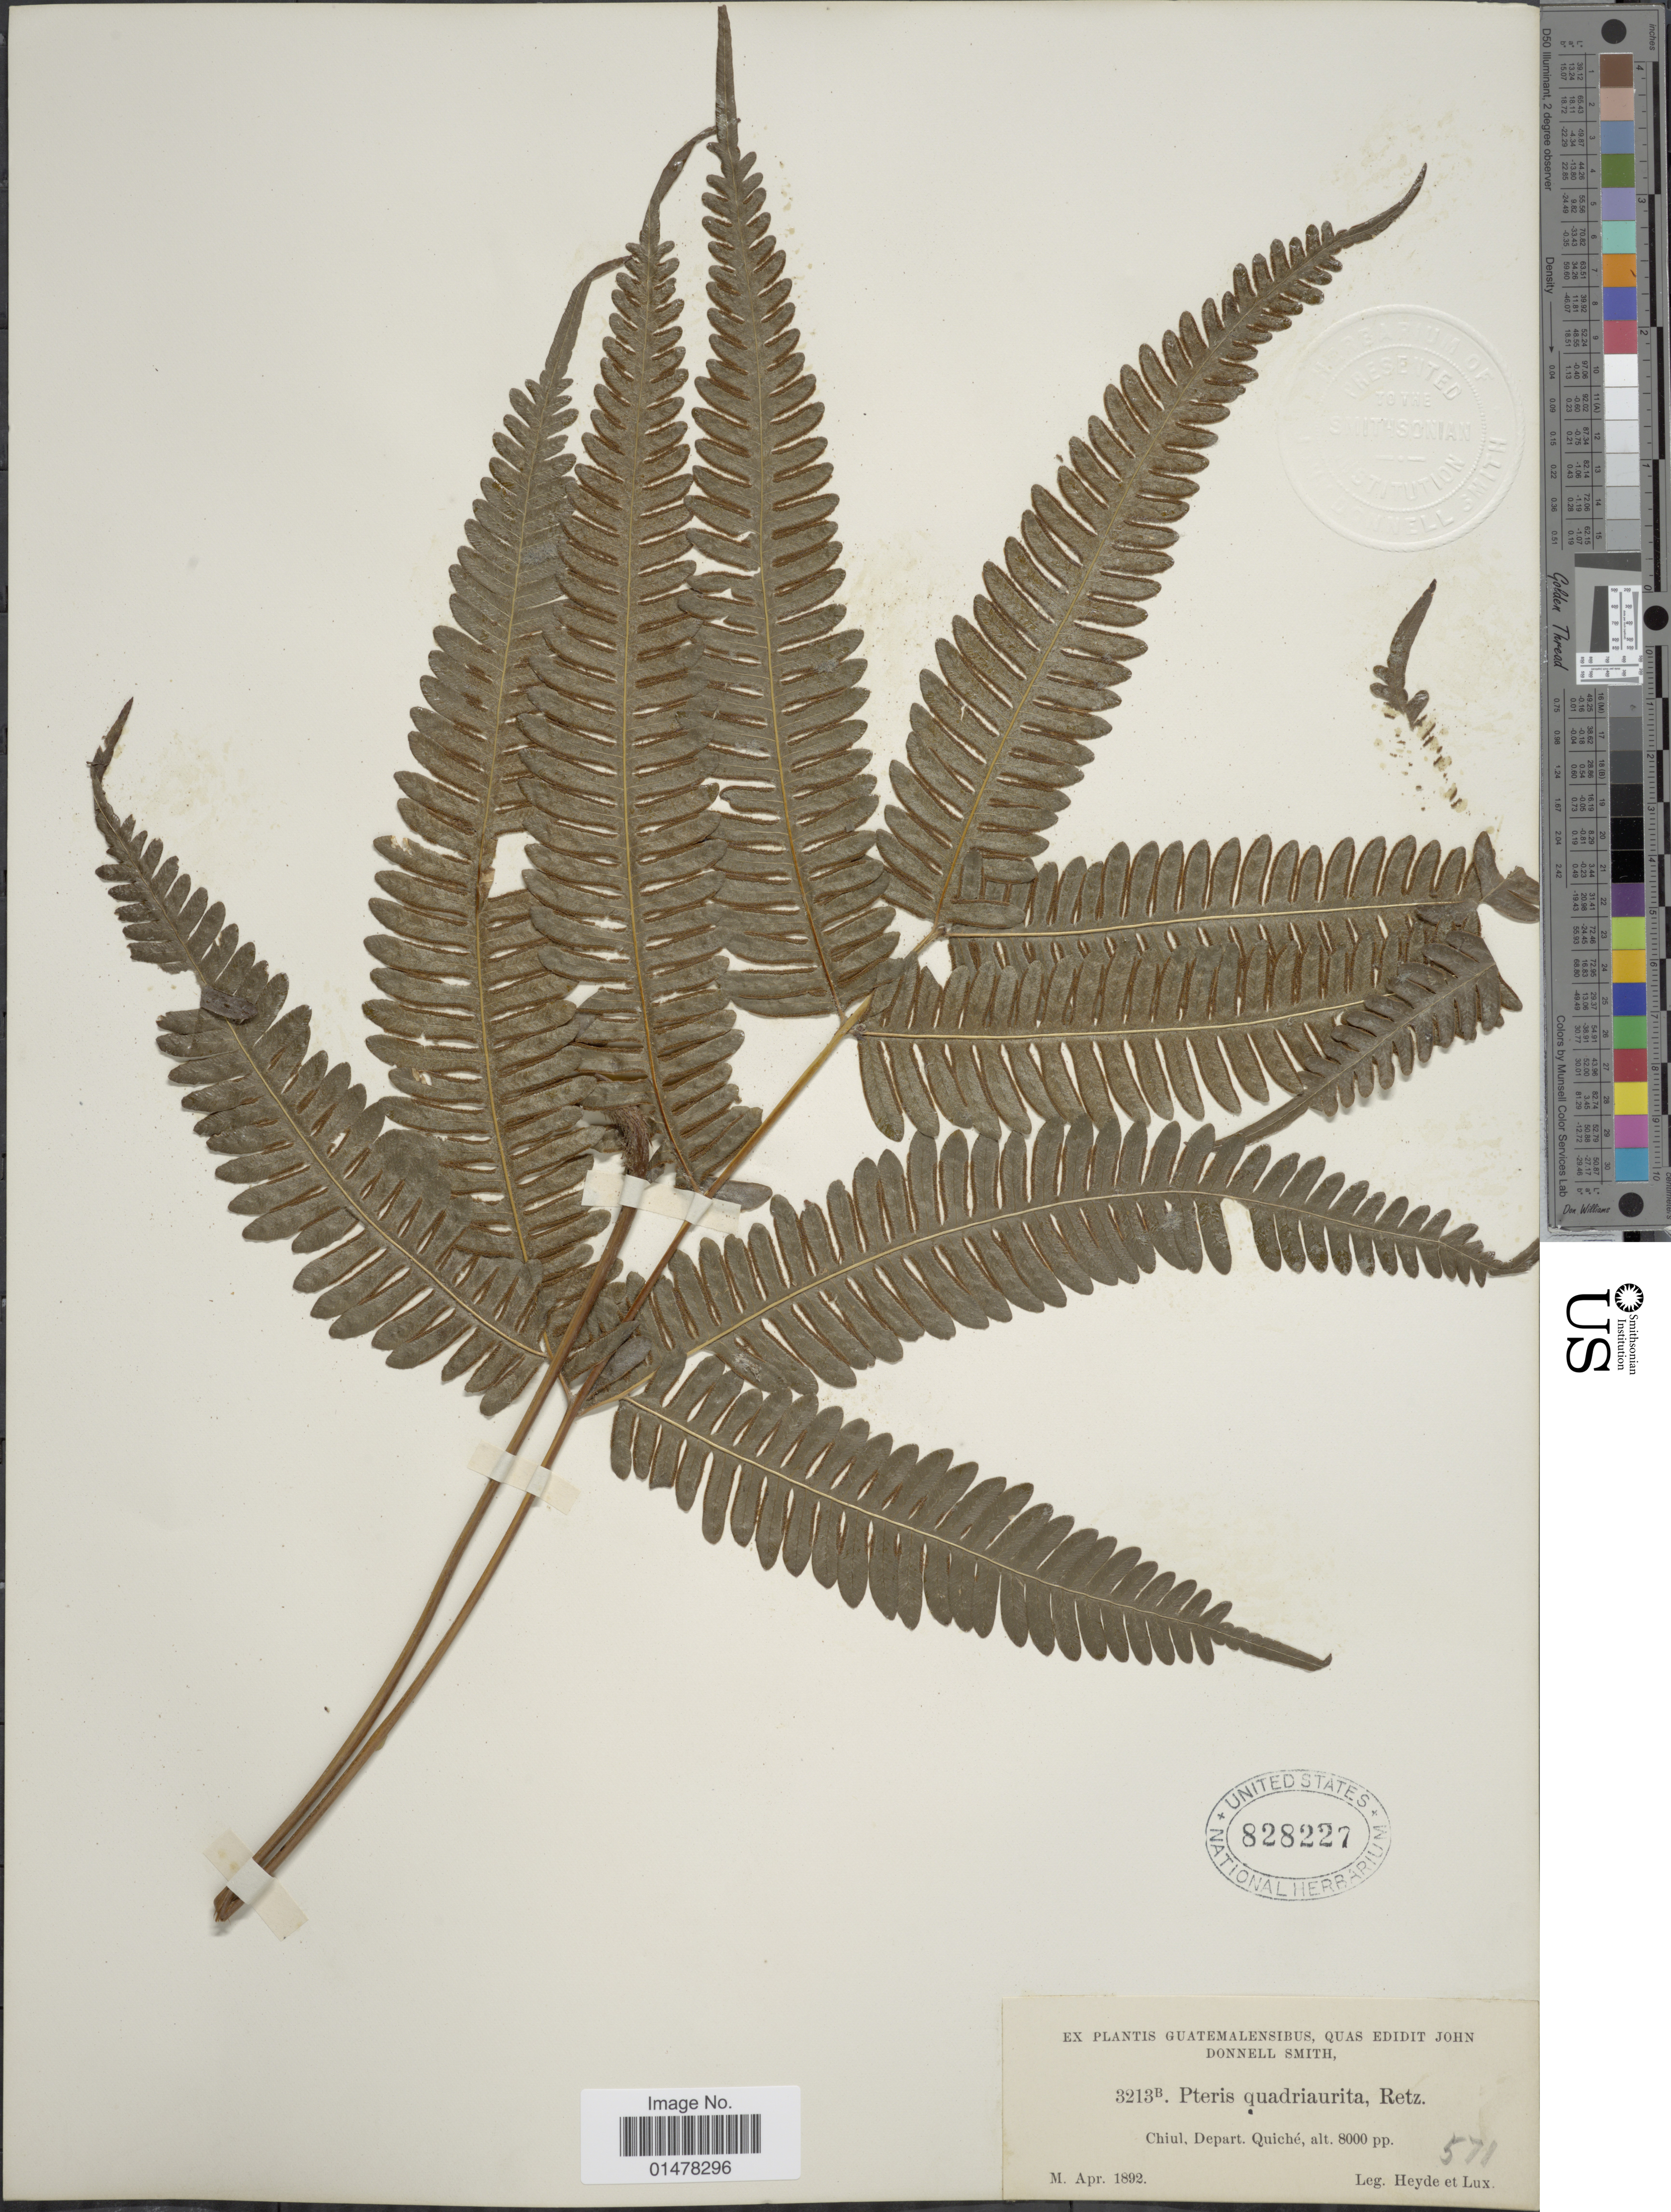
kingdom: Plantae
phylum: Tracheophyta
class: Polypodiopsida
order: Polypodiales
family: Pteridaceae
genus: Pteris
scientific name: Pteris quadriaurita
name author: Retz.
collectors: Heyde & Lux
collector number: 3213B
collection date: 1892-04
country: Guatemala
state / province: El Quiché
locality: Chiul, Depart. Quiché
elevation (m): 2438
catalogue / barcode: US 828227